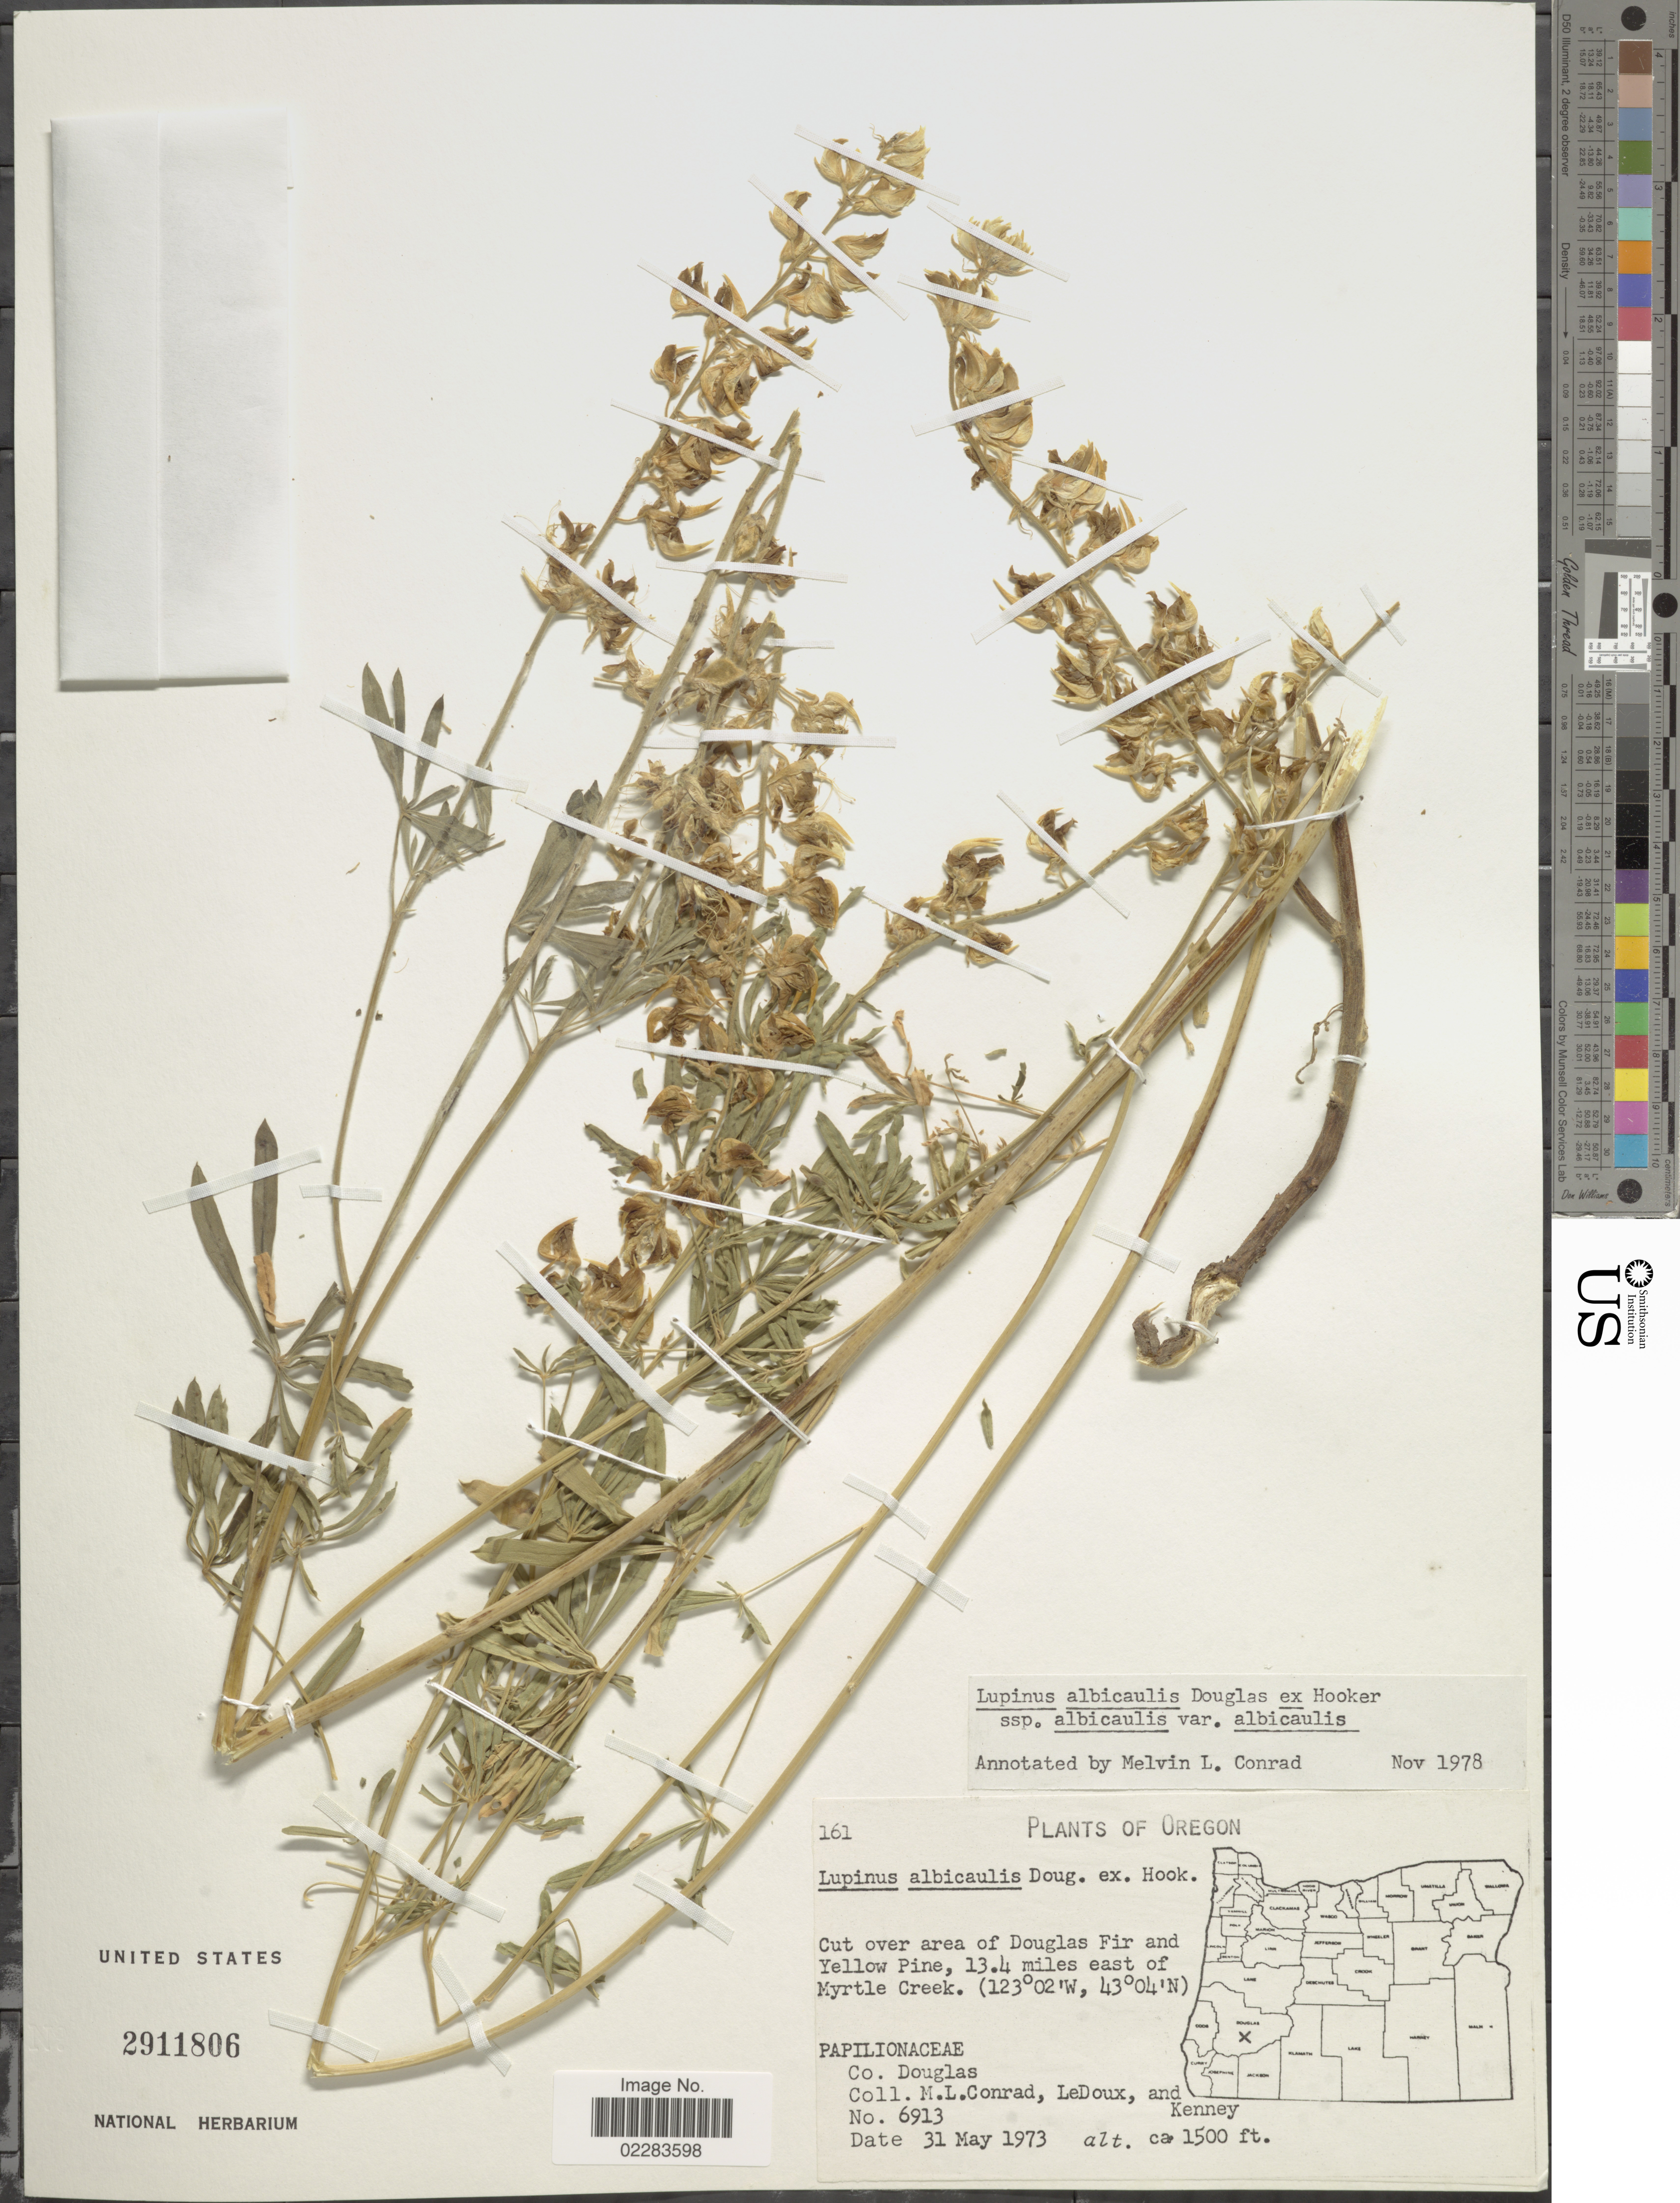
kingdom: Plantae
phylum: Tracheophyta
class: Magnoliopsida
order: Fabales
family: Fabaceae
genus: Lupinus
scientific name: Lupinus albicaulis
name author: Douglas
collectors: M. Conrad, -. Ledoux & Kenney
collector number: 6913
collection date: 1973-05-31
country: United States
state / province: Oregon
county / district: Douglas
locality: Cut over area of Douglas Fir and Yellow Pine, 13.4 miles east of Myrtke Creek. Co.: Douglas.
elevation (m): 457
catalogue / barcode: US 2911806